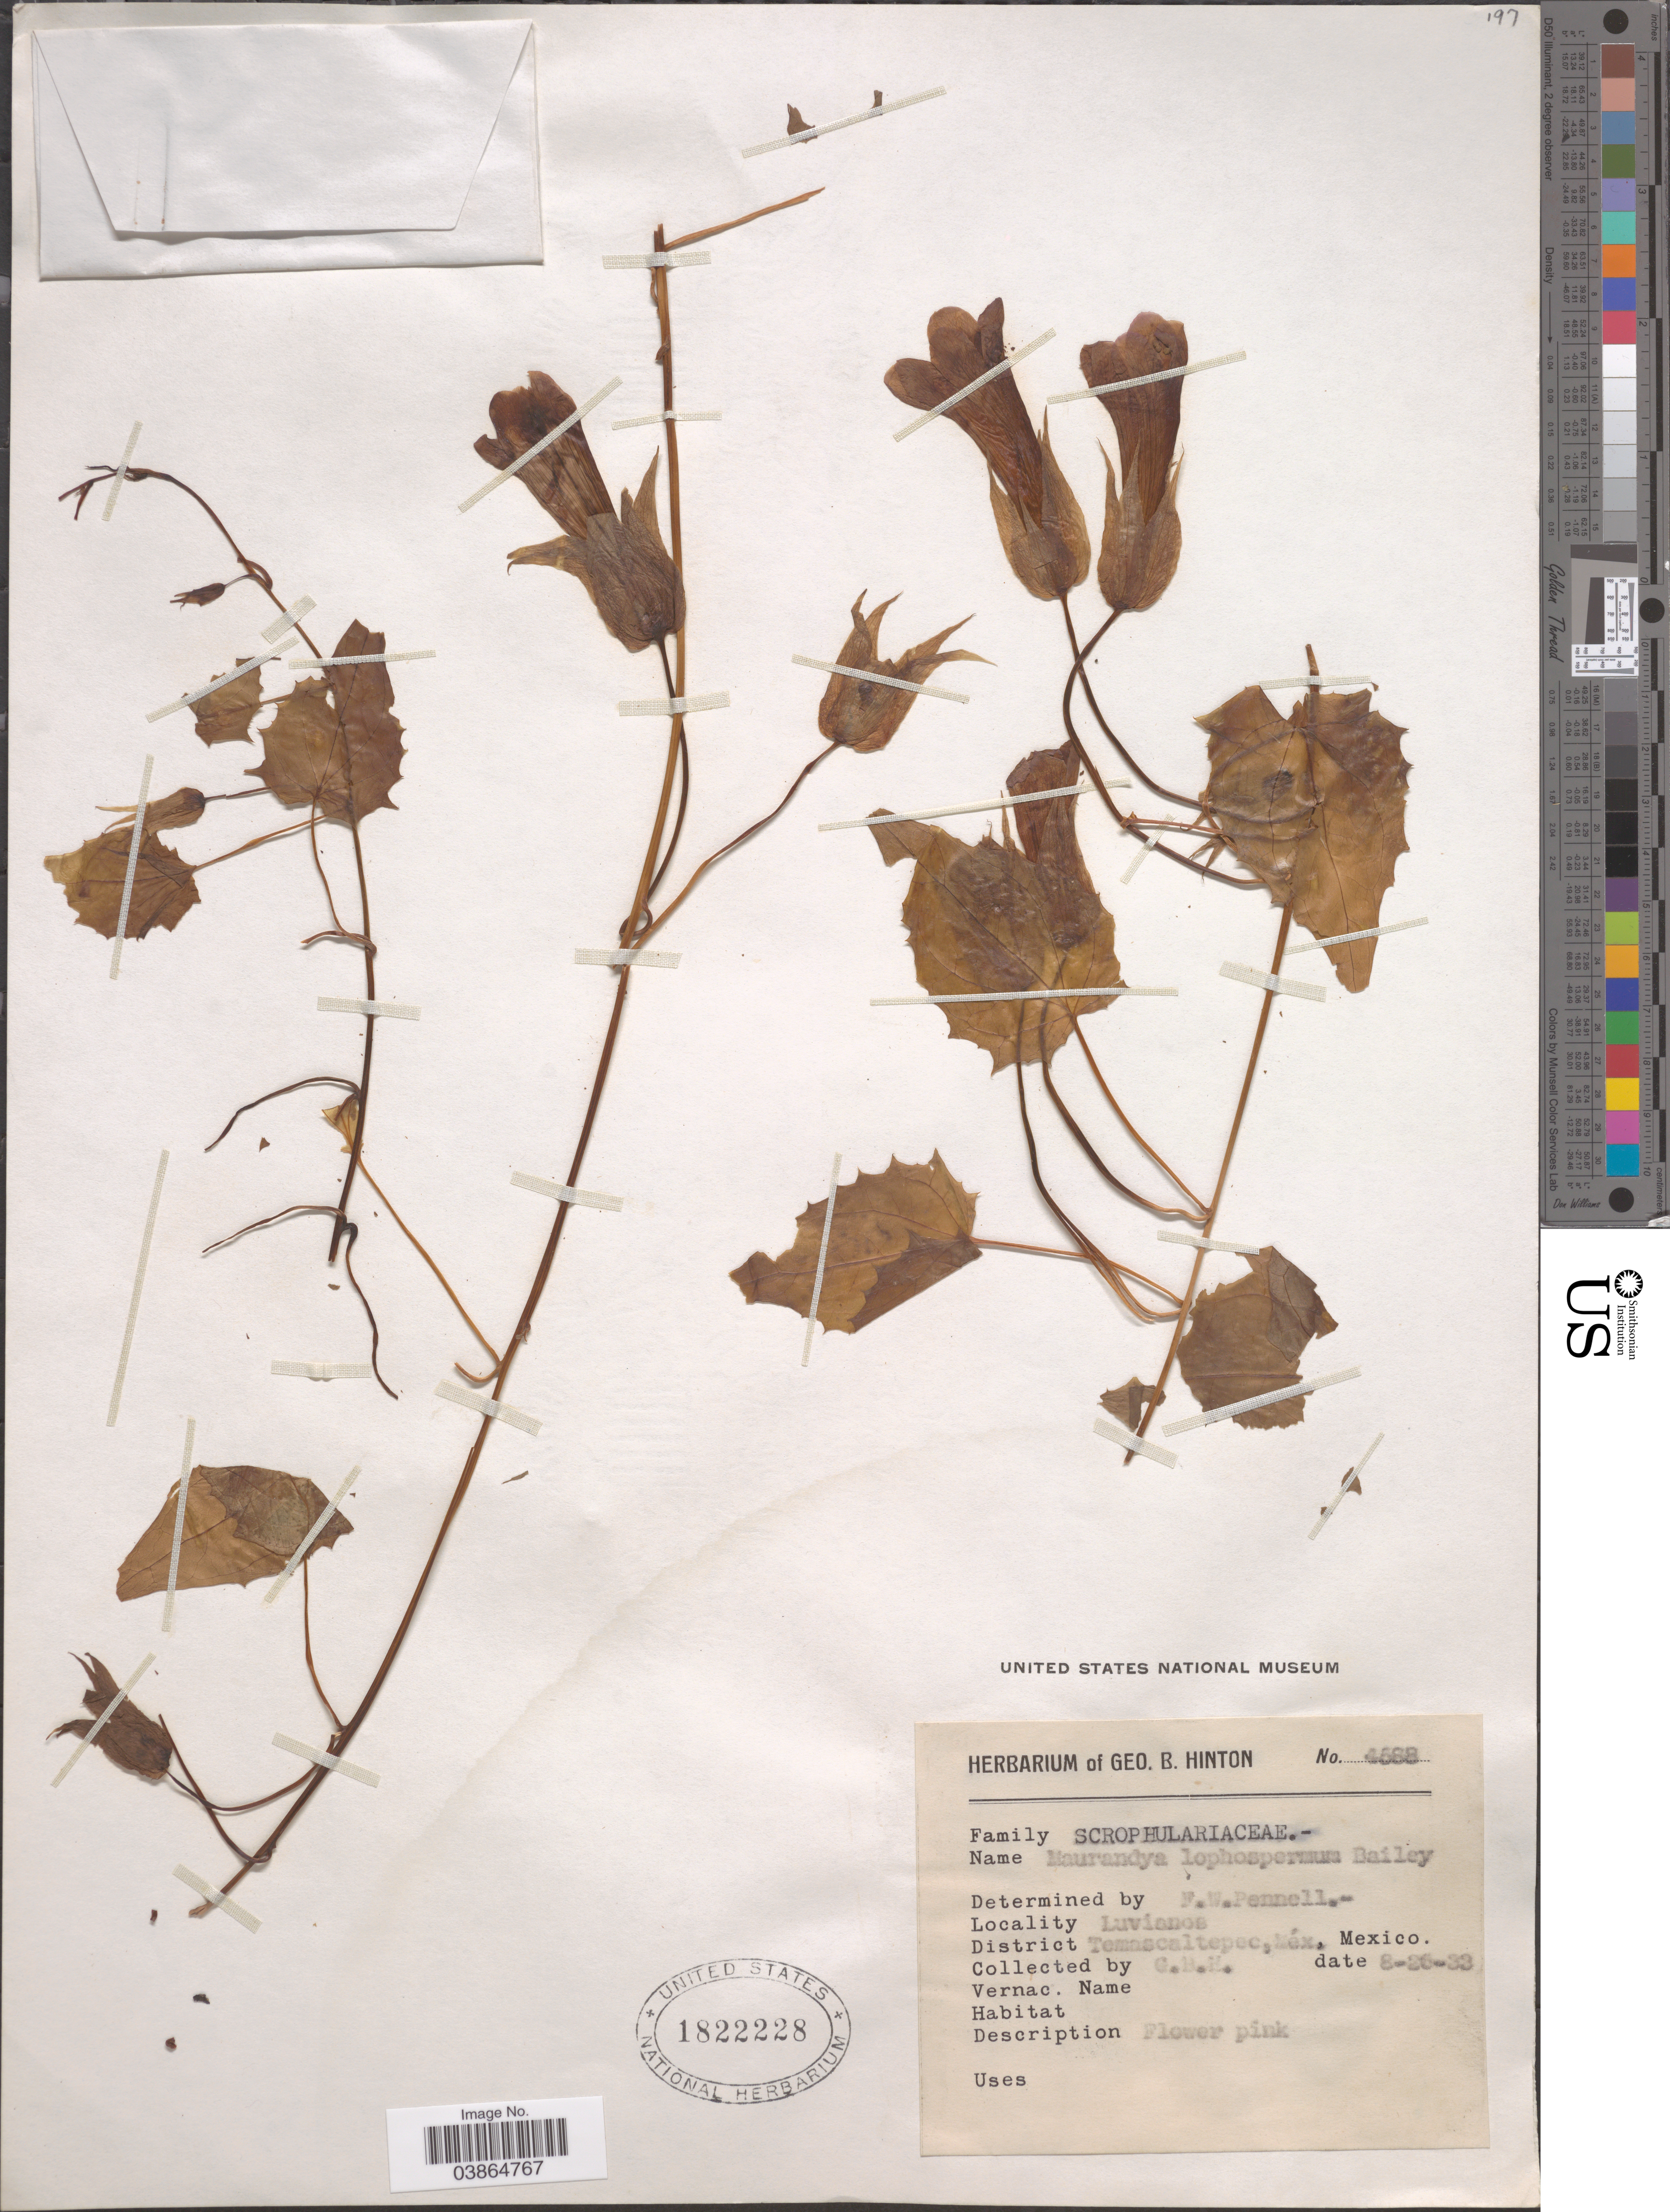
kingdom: Plantae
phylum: Tracheophyta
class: Magnoliopsida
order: Lamiales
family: Plantaginaceae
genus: Maurandya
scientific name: Maurandya lophospermum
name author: L.H. Bailey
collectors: G. B. Hinton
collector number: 4588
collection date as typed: Transcribed d/m/y: 26/8/33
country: Mexico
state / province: México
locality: Luvianos. District Temascaltepec.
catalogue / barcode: US 1822228